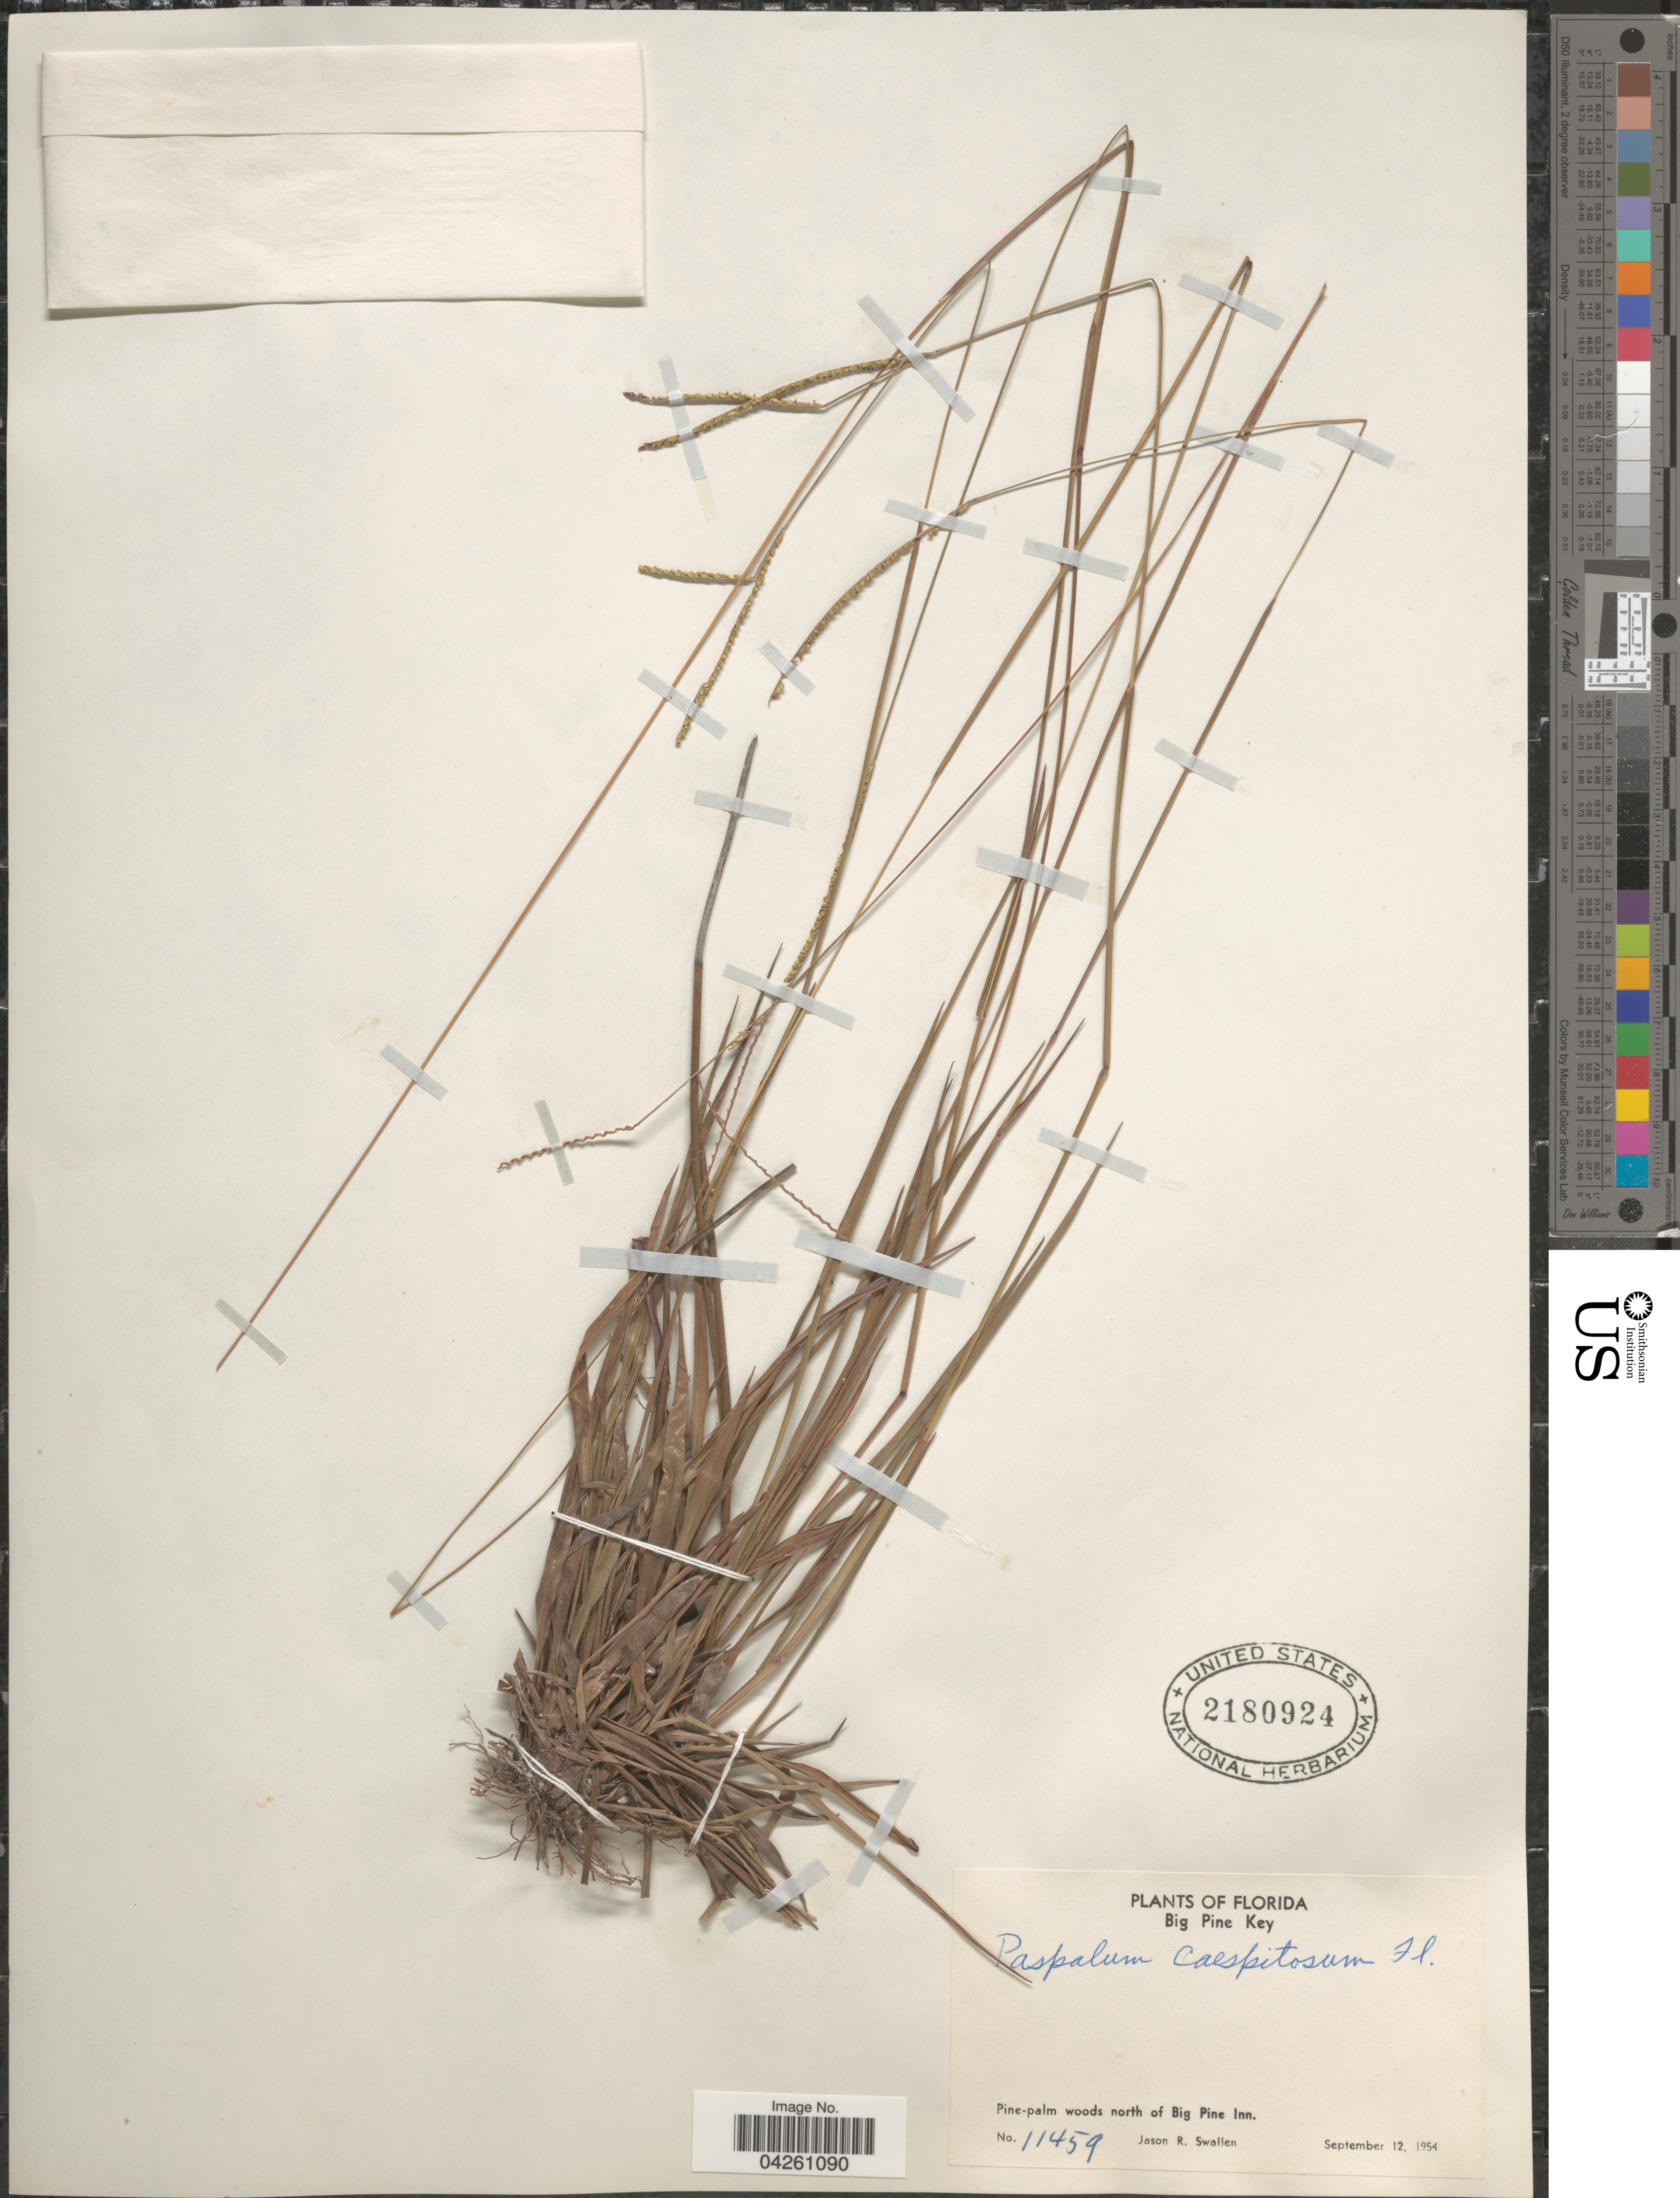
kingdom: Plantae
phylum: Tracheophyta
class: Liliopsida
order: Poales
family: Poaceae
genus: Paspalum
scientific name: Paspalum caespitosum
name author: Flüggé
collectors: J. R. Swallen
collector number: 11459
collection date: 1954-09-12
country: United States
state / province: Florida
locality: Big Pine Key. Pine-palm woods north of Big Pine Inn.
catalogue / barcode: US 2180924